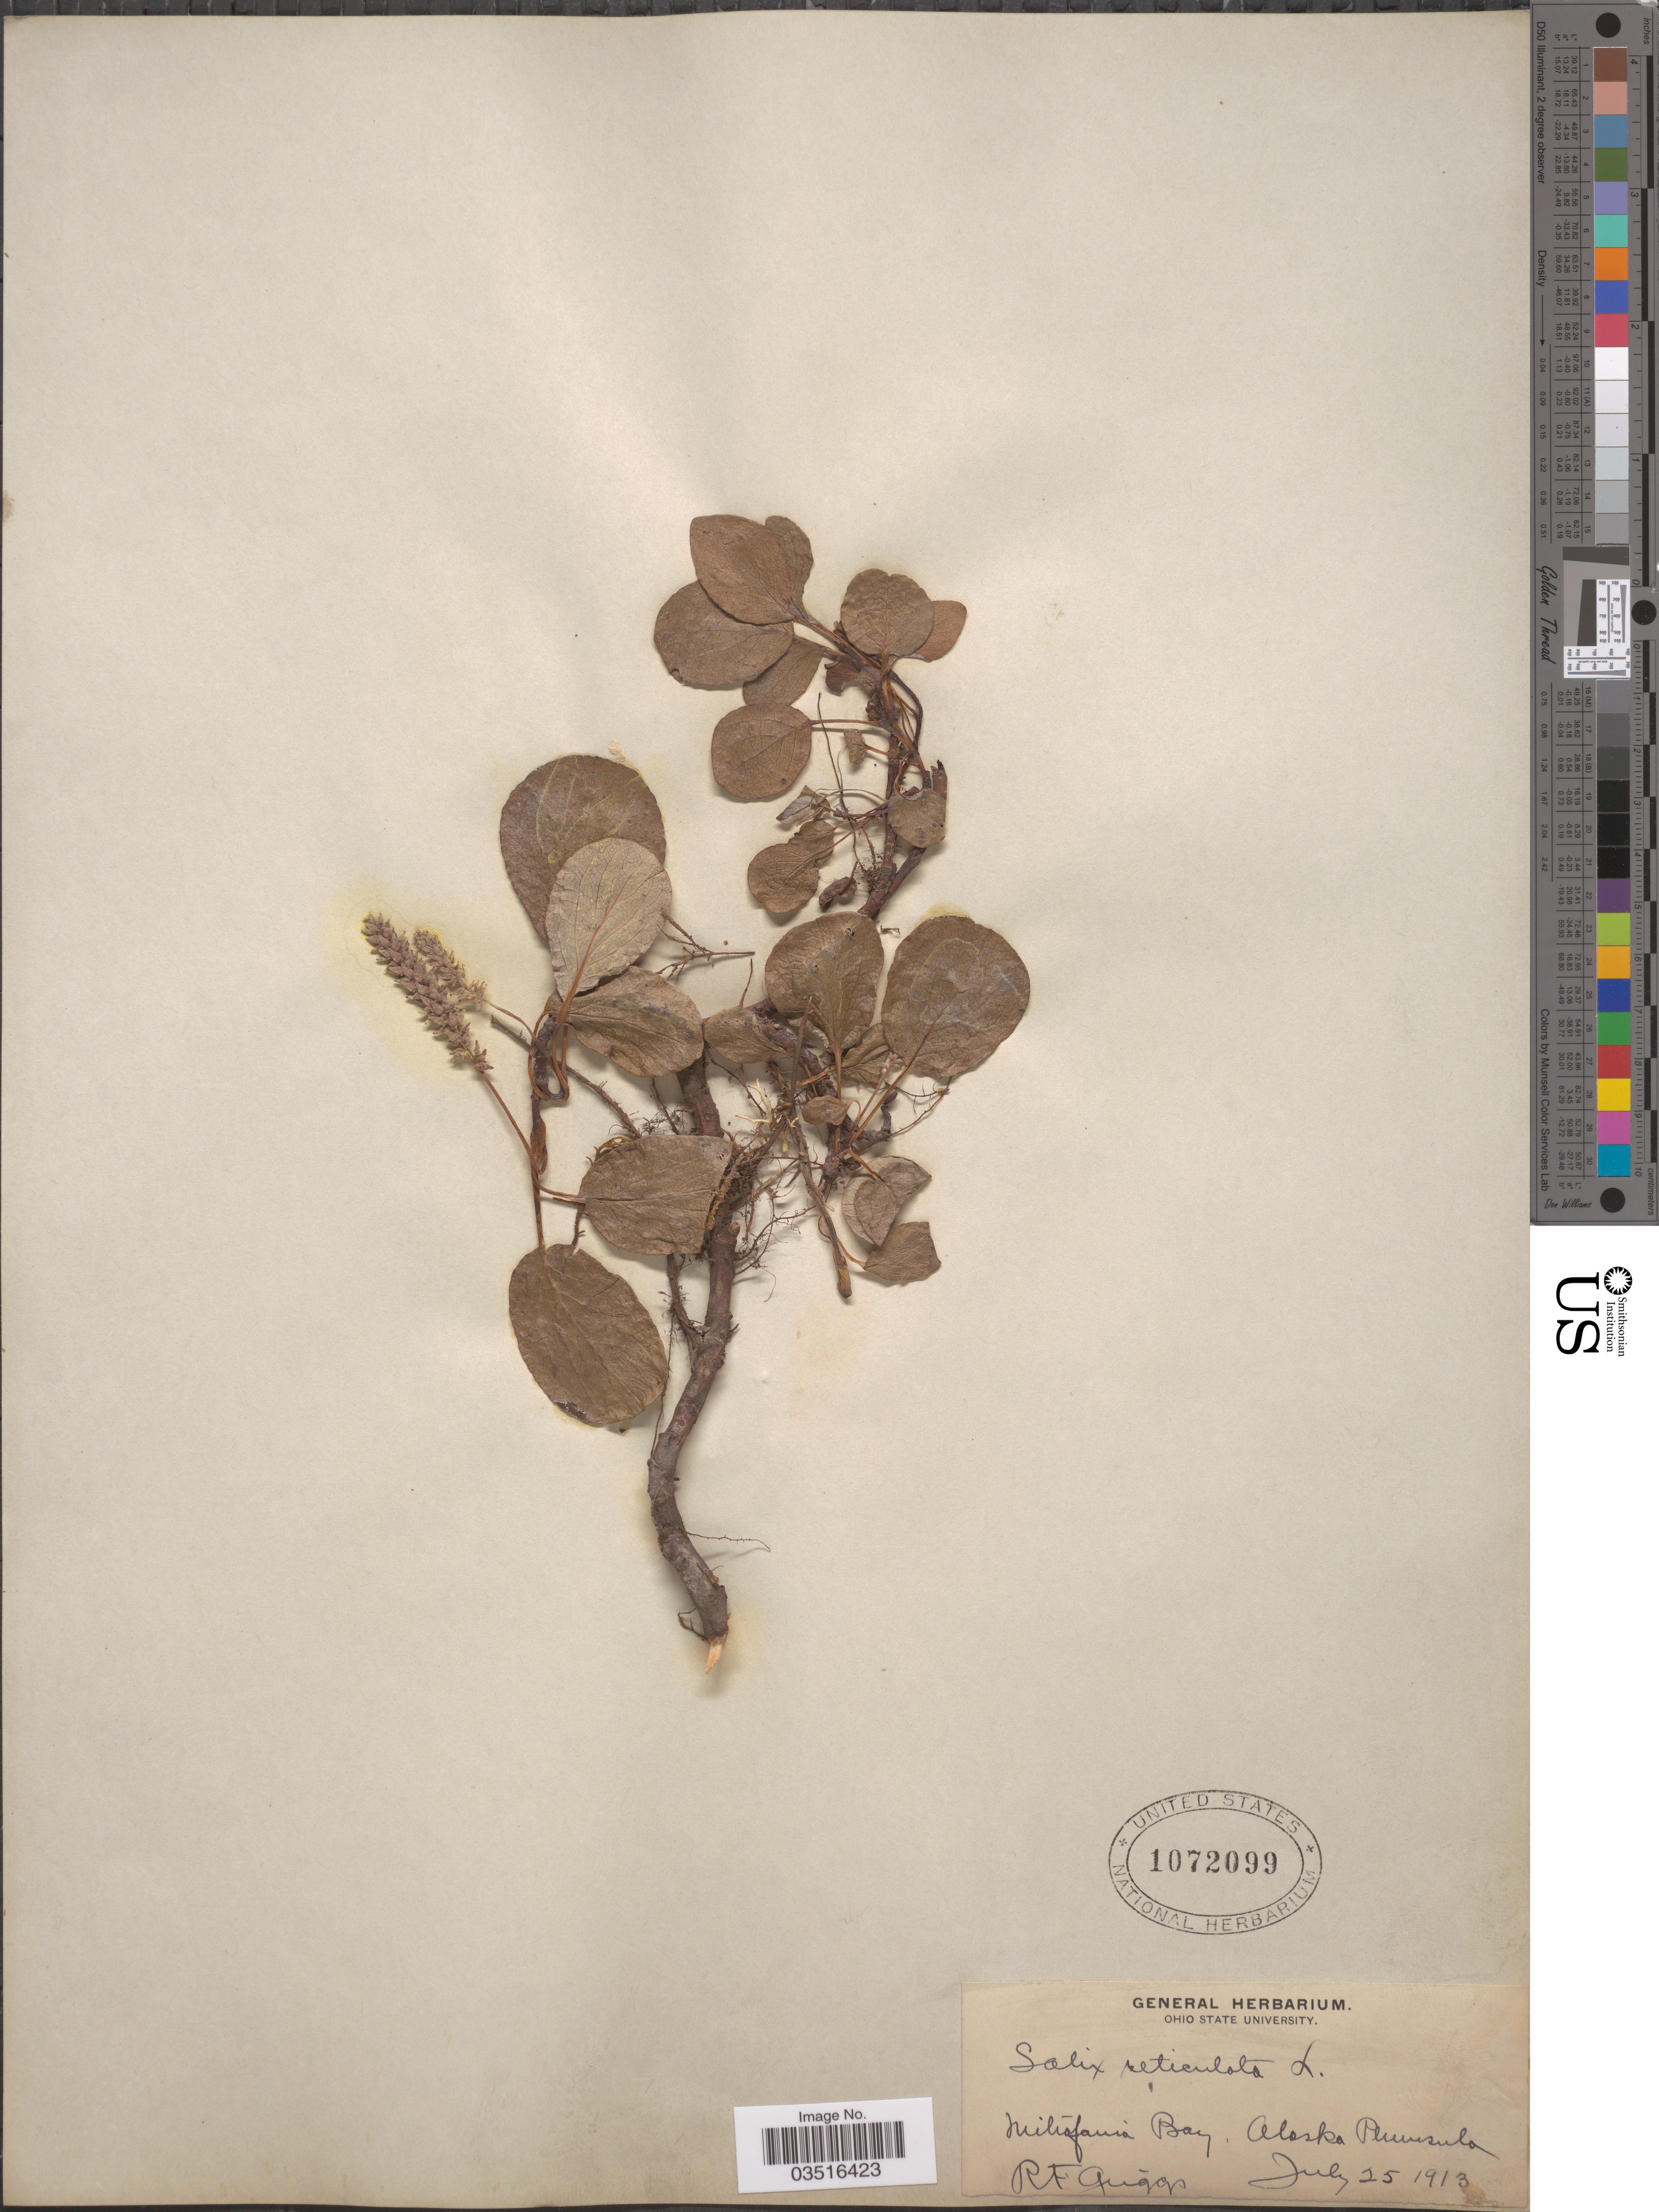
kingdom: Plantae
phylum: Tracheophyta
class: Magnoliopsida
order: Malpighiales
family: Salicaceae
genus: Salix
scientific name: Salix reticulata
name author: L.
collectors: R. F. Griggs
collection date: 1913-07-25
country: United States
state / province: Alaska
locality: Mitrofania Bay, Alaska Peninsula.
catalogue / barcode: US 1072099